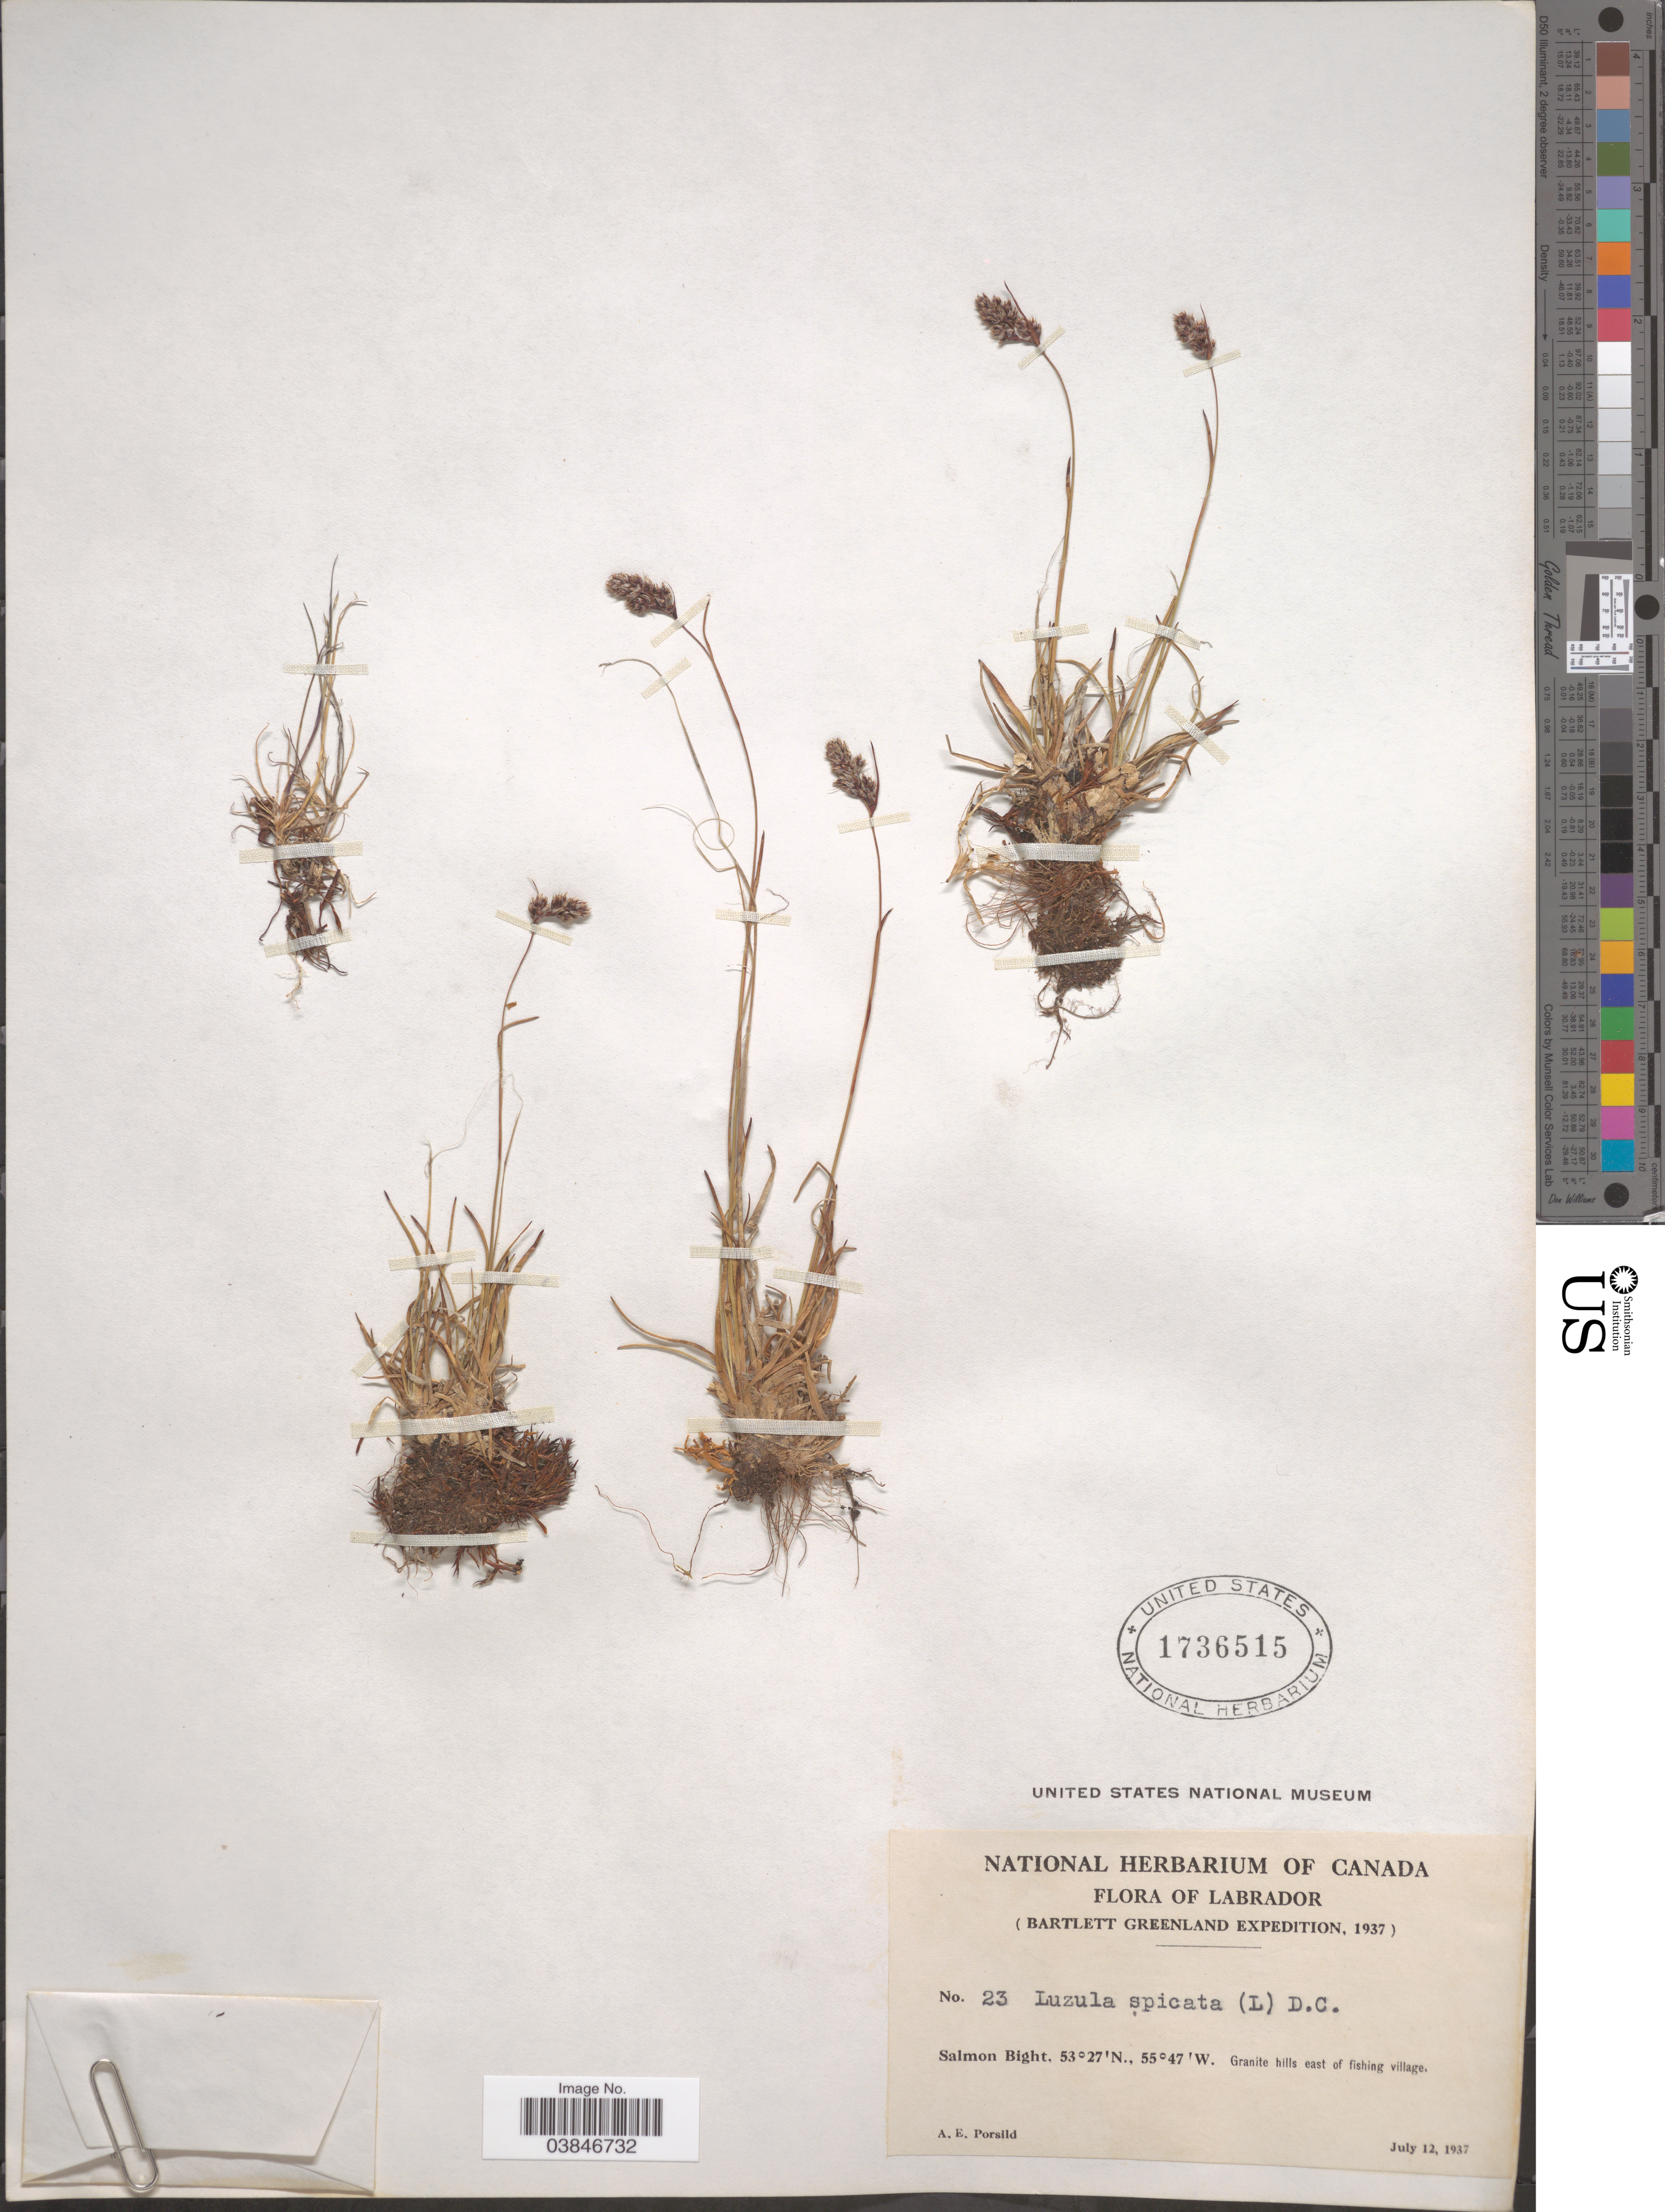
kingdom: Plantae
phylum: Tracheophyta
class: Liliopsida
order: Poales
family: Juncaceae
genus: Luzula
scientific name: Luzula spicata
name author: (L.) DC.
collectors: A. E. Porsild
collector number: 23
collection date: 1937-07-12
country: Canada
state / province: Newfoundland and Labrador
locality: Labrador. Salmon Bight. Granite hills east of fishing village.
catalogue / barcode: US 1736515